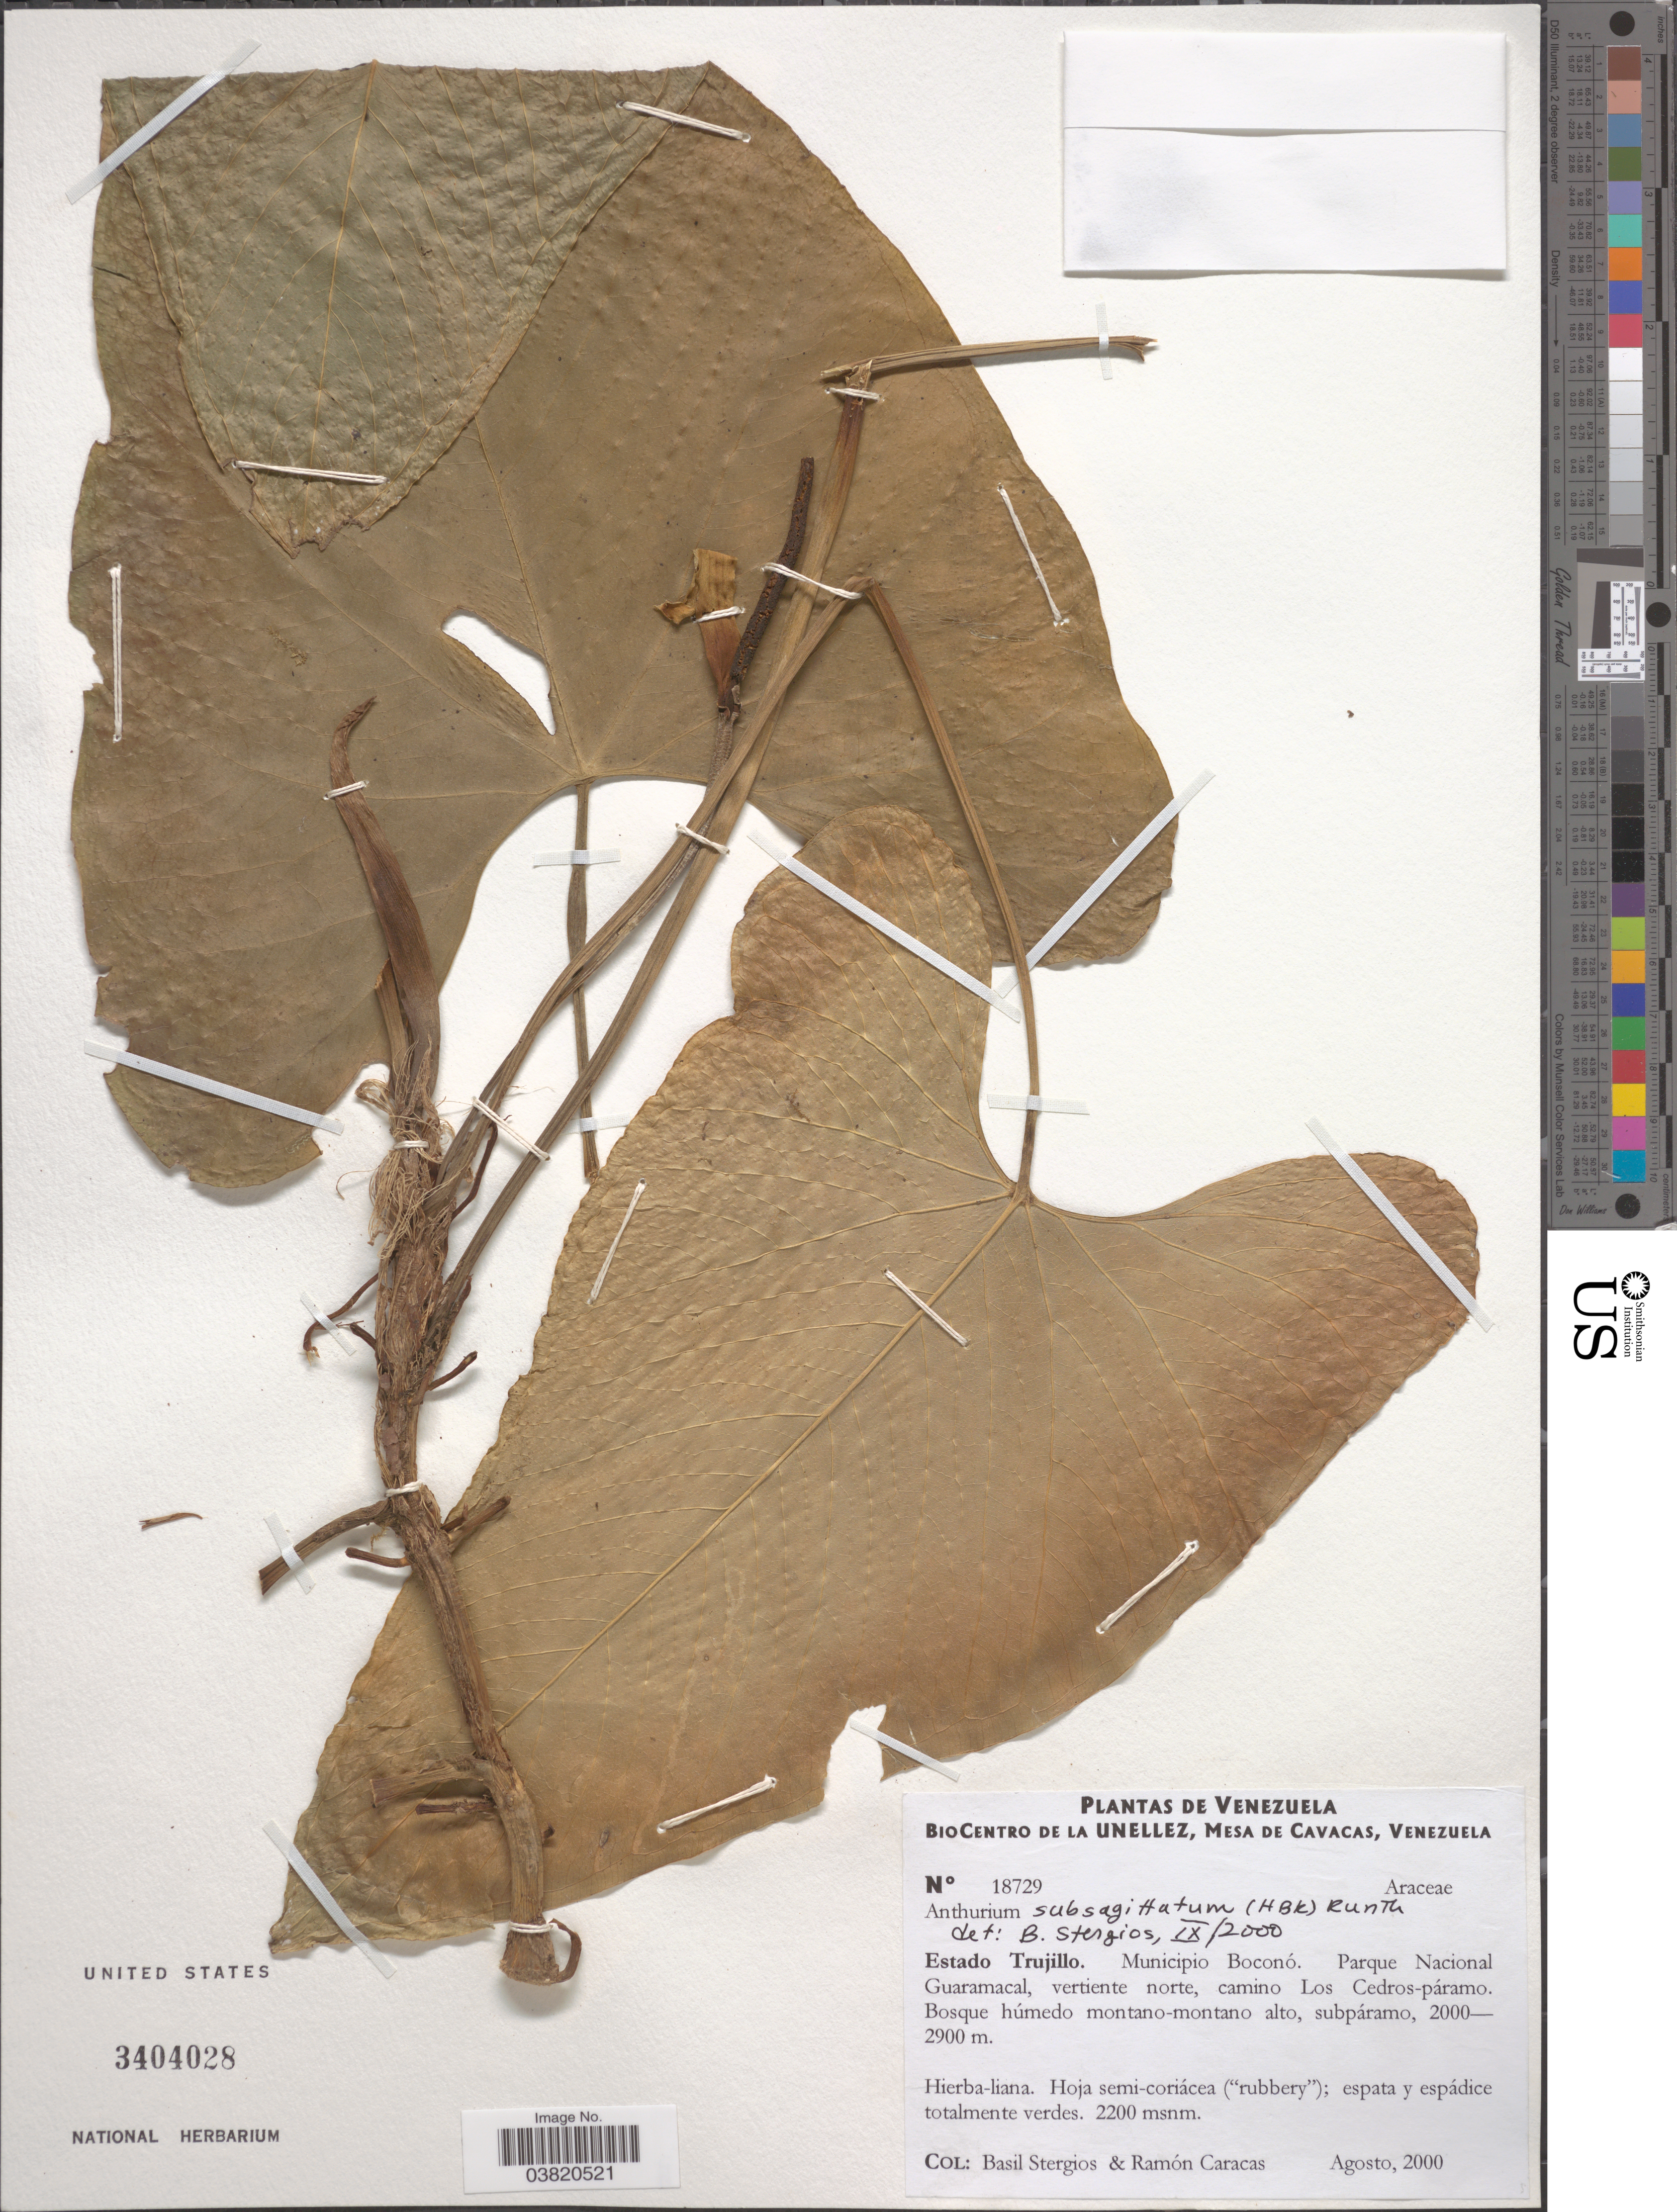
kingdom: Plantae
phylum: Tracheophyta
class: Liliopsida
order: Alismatales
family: Araceae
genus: Anthurium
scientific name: Anthurium subsagittatum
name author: (Kunth) Kunth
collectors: B. G. Stergios & R. Caracas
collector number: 18729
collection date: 2000-08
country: Venezuela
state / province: Trujillo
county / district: Boconó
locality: Parque Nacional Guaramacal, vertiente N, camino Los Cedros-páramo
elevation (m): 2200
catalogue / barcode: US 3404028